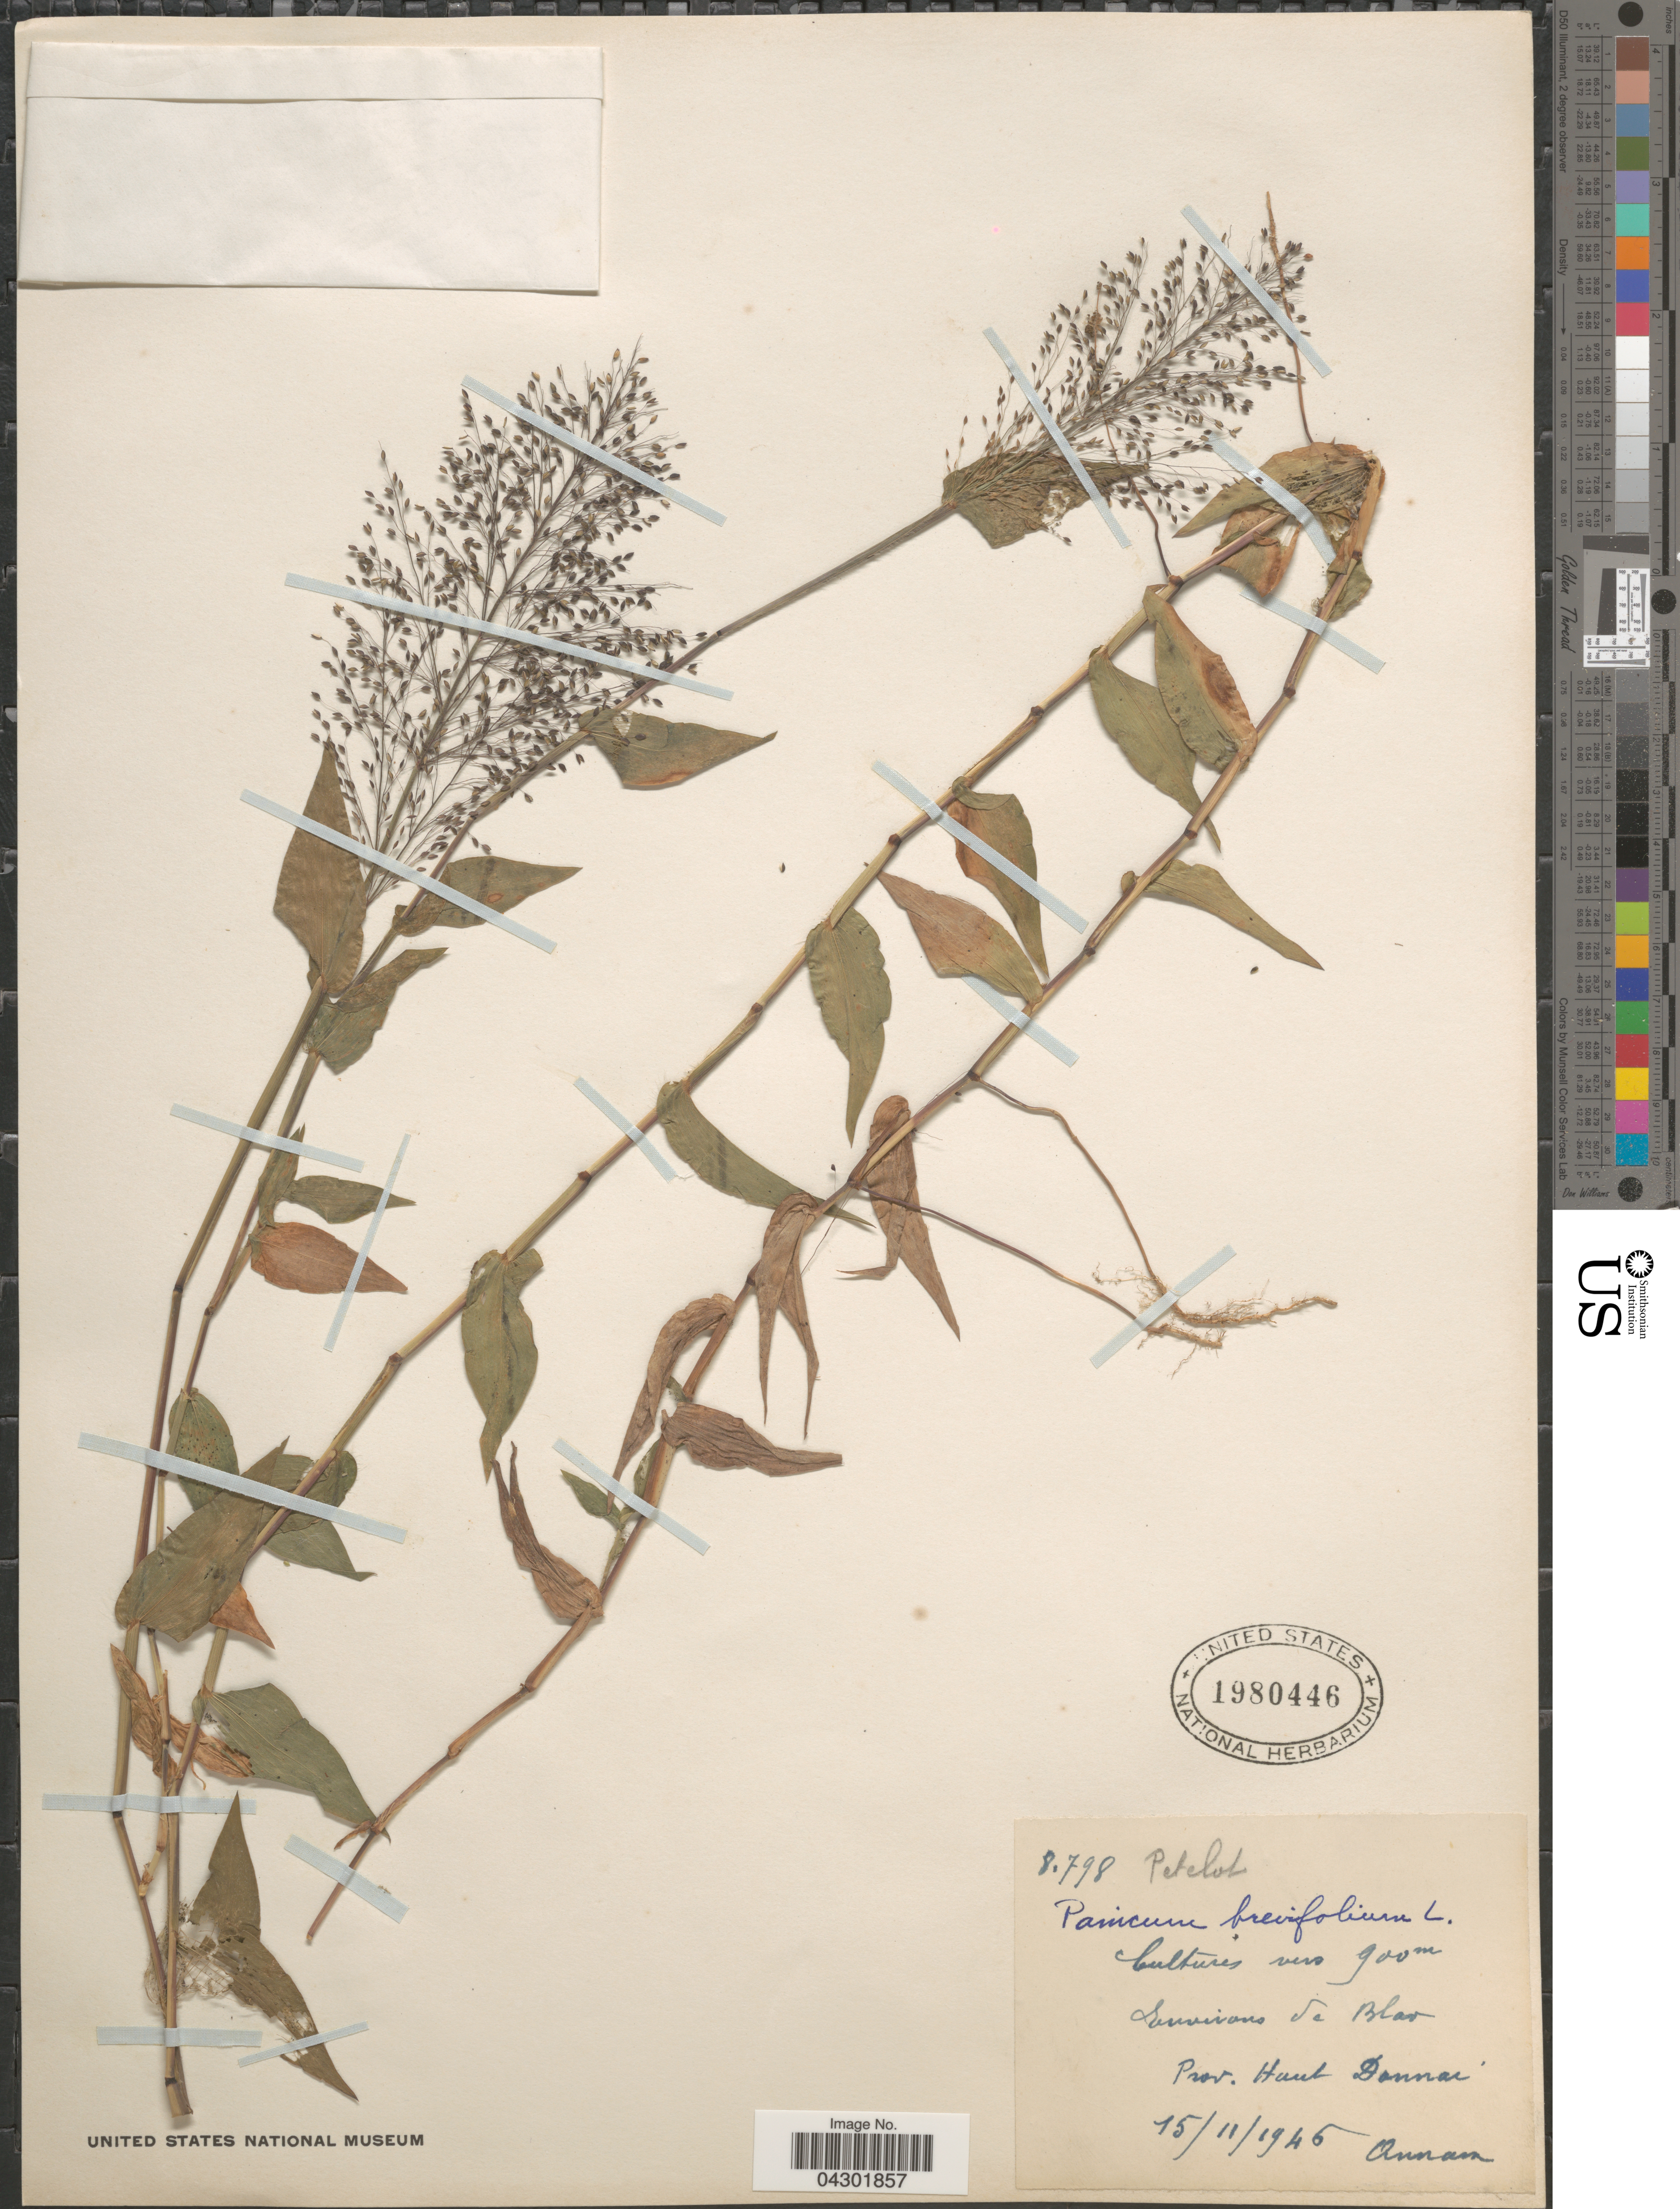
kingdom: Plantae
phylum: Tracheophyta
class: Liliopsida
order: Poales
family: Poaceae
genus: Panicum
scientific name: Panicum brevifolium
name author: L.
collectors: Pételot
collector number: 8798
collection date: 1945-11-15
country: Vietnam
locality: Environs de Blao. Prov. Haut Donnai.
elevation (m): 900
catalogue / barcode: US 1980446